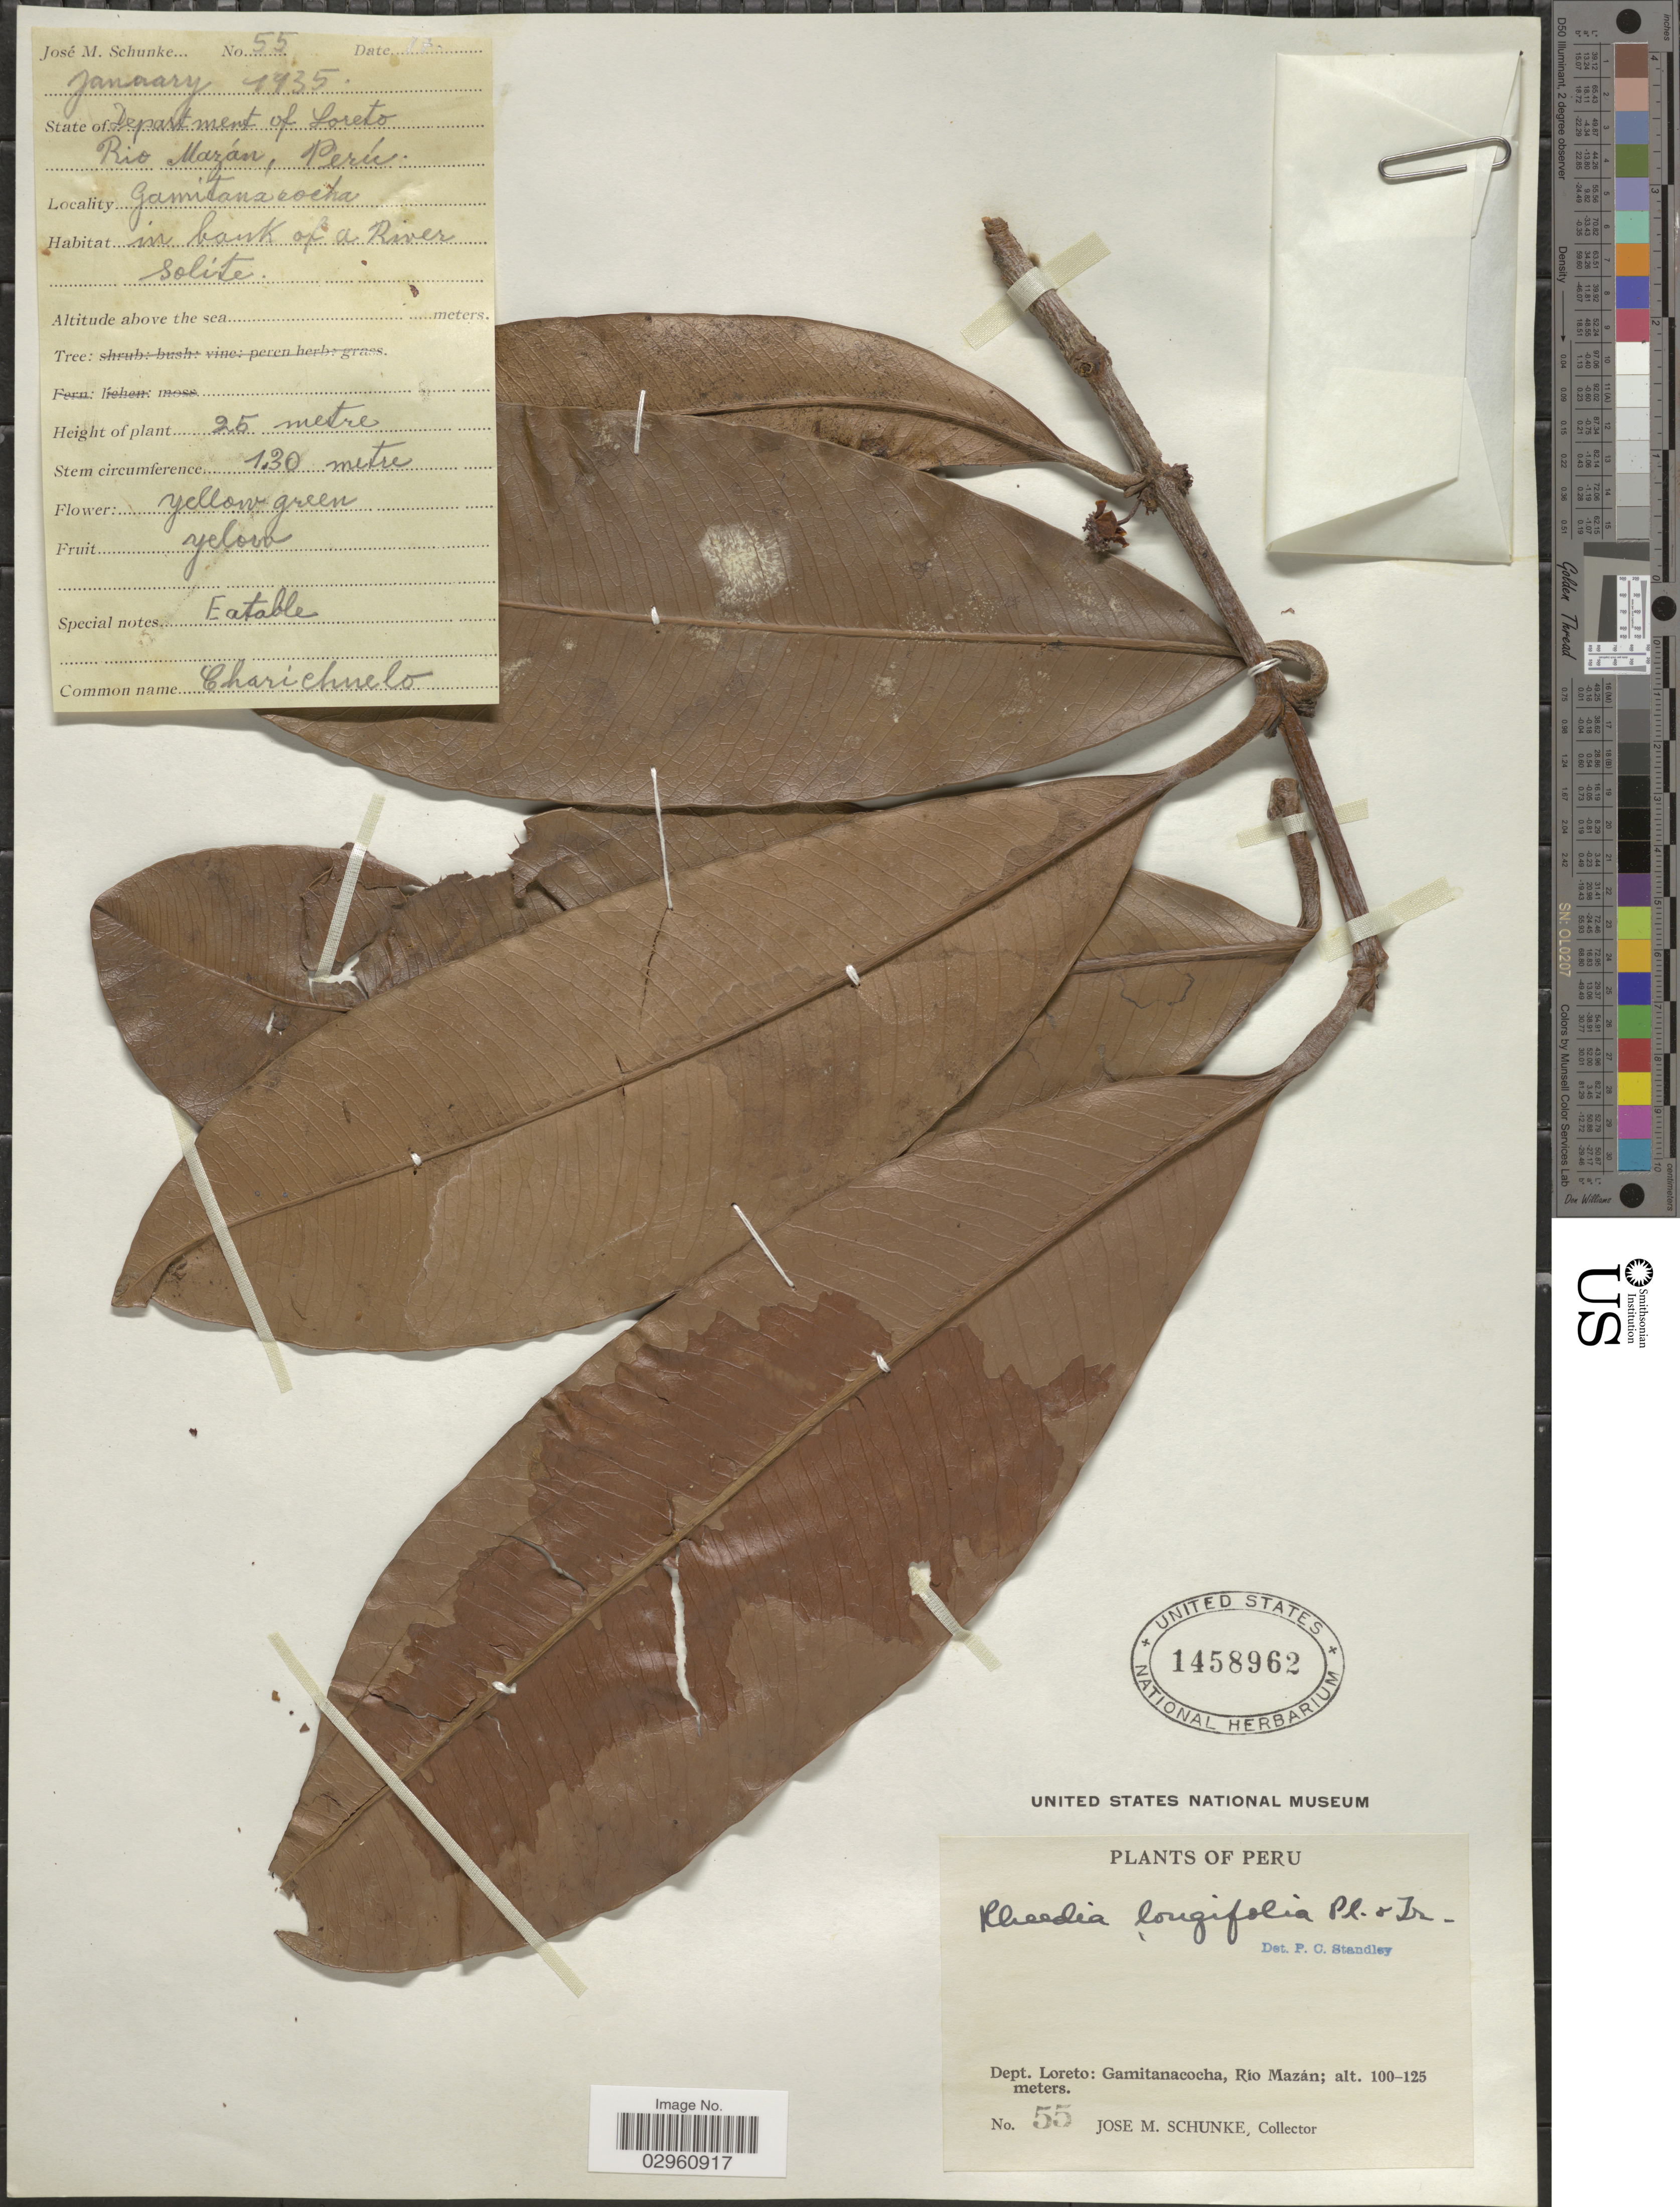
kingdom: Plantae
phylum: Tracheophyta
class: Magnoliopsida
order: Malpighiales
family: Clusiaceae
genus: Garcinia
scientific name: Garcinia leptophylla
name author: Bittrich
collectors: J. M. Schunke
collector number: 55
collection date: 1935-01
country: Peru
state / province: Loreto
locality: Dept. Loreto: Gamitanacocha, Río Mazán.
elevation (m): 100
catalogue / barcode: US 1458962